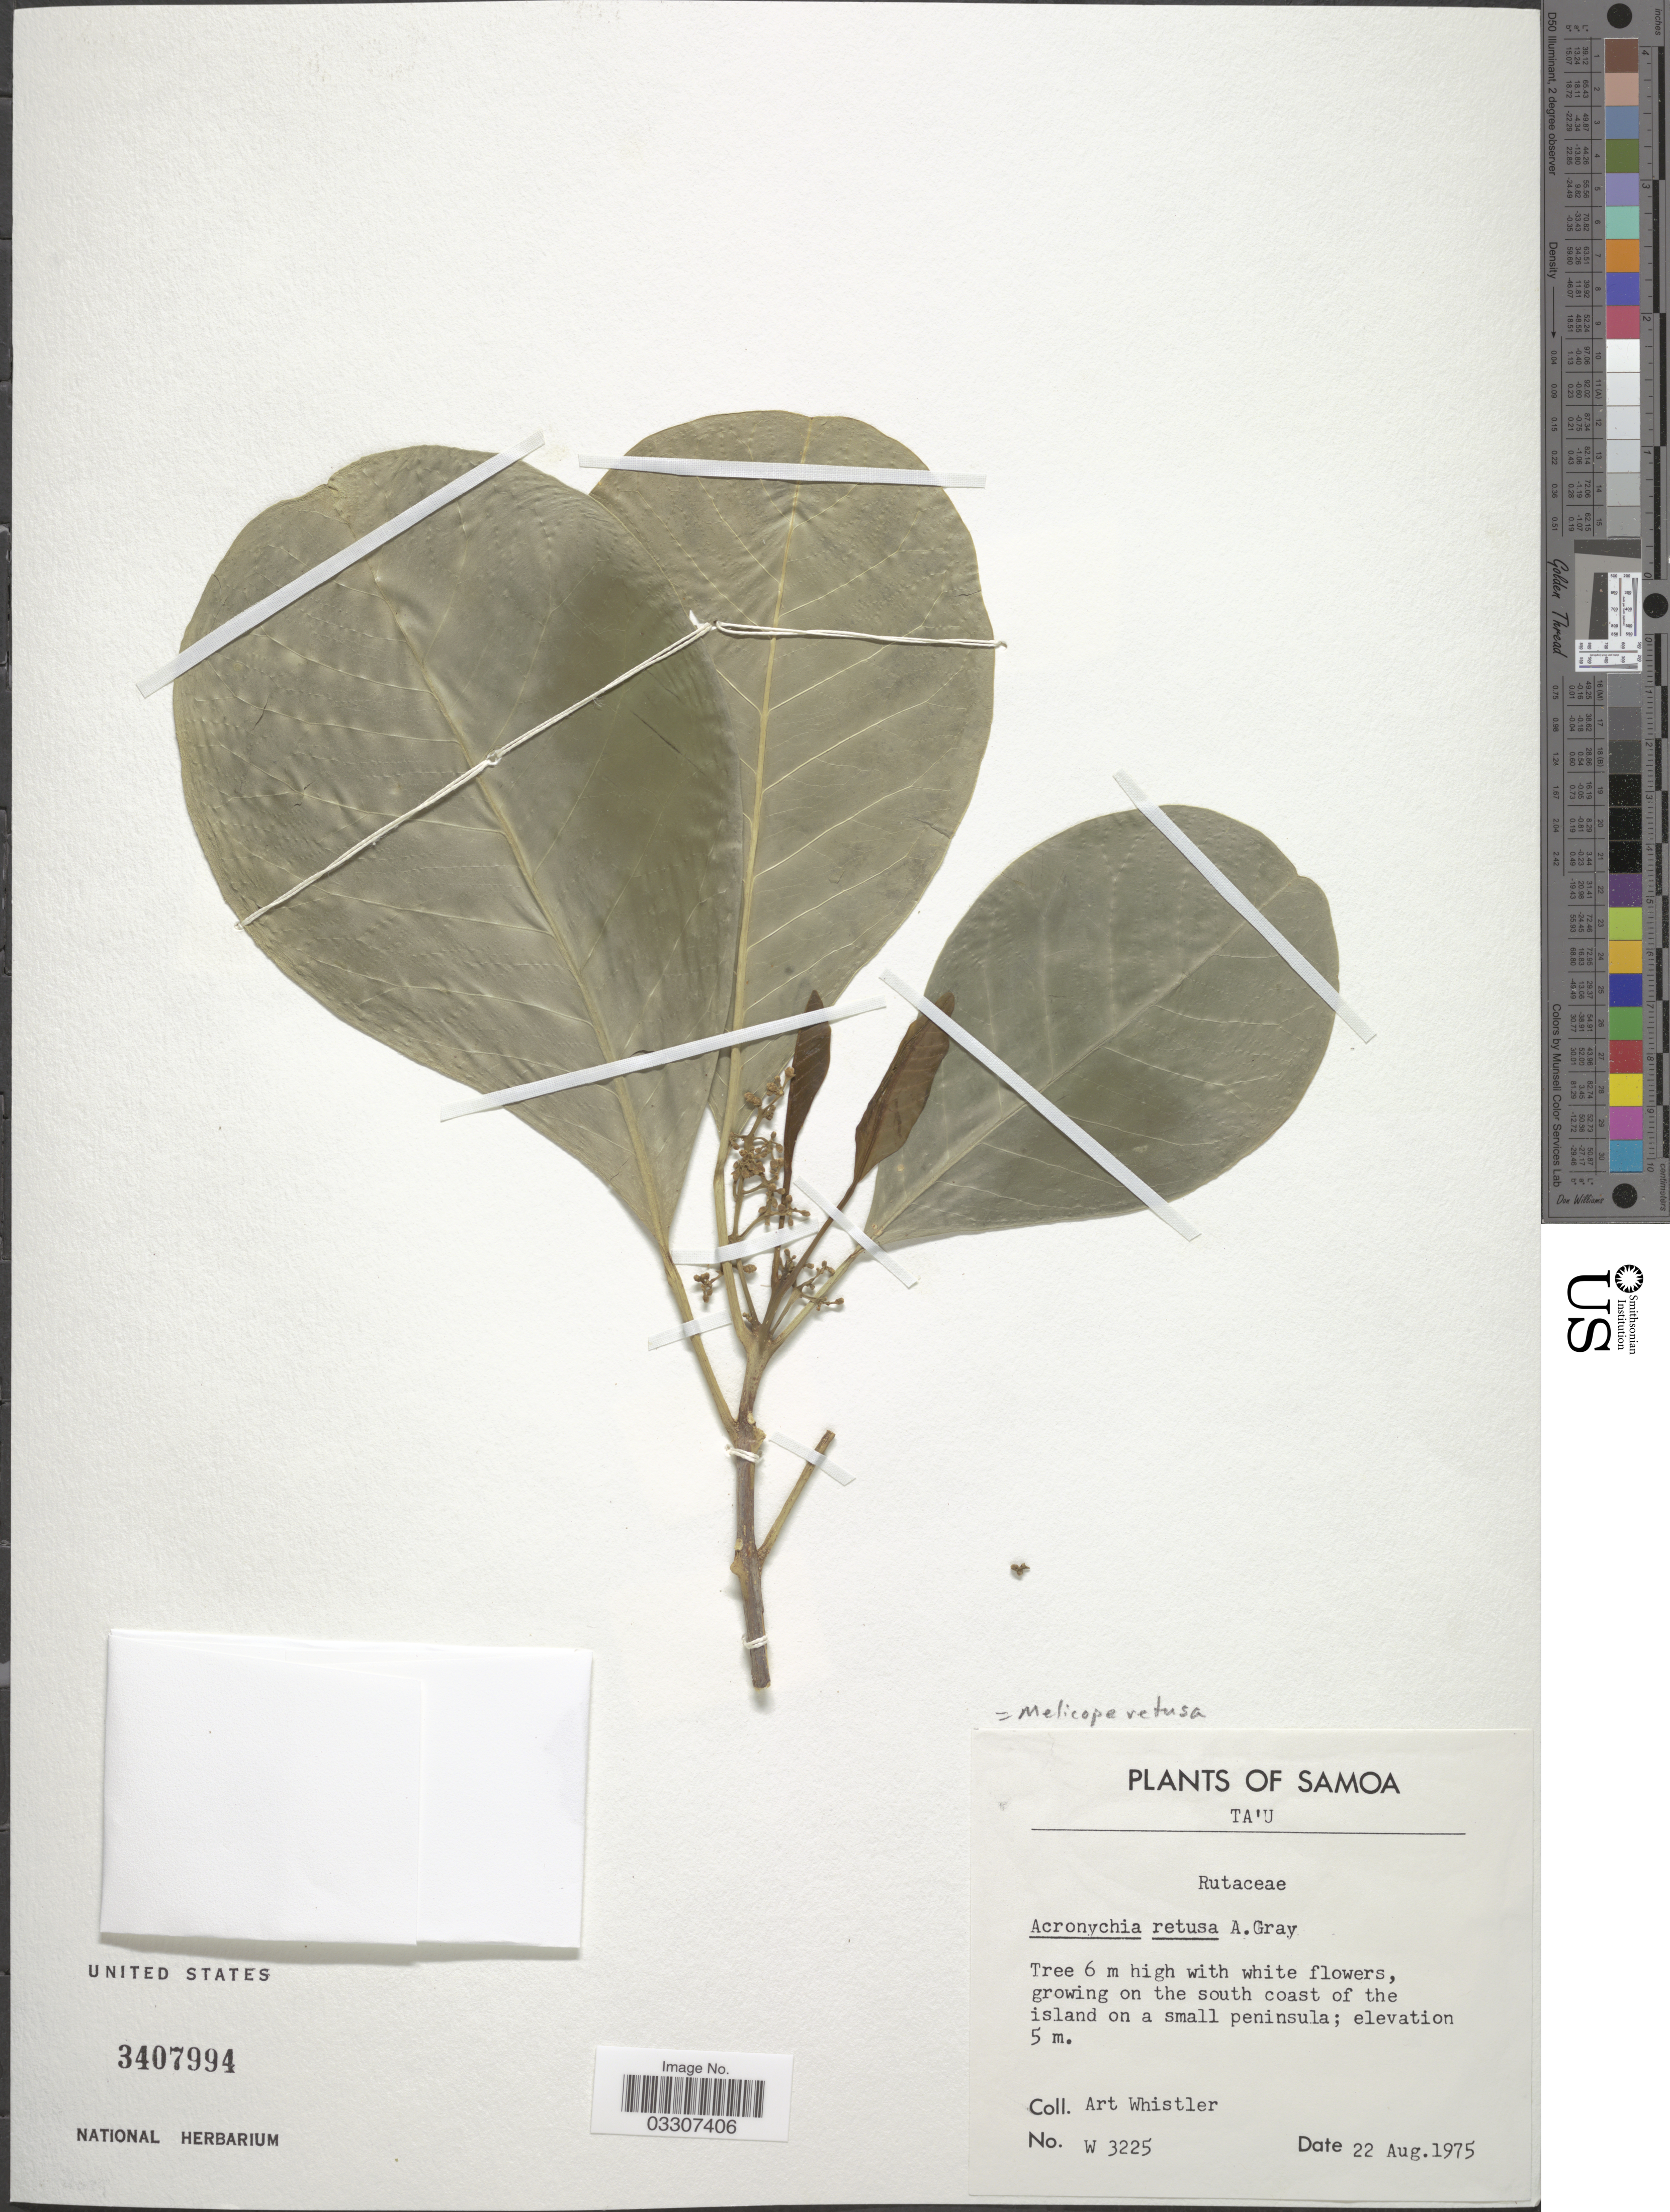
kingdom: Plantae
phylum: Tracheophyta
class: Magnoliopsida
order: Sapindales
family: Rutaceae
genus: Melicope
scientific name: Melicope retusa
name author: (A. Gray) T.G. Hartley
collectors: A. Whistler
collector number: W3225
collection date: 1975-08-22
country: American Samoa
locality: Samoa. Ta'u. Growing on the south coast of the island on a small peninsula.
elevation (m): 5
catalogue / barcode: US 3407994